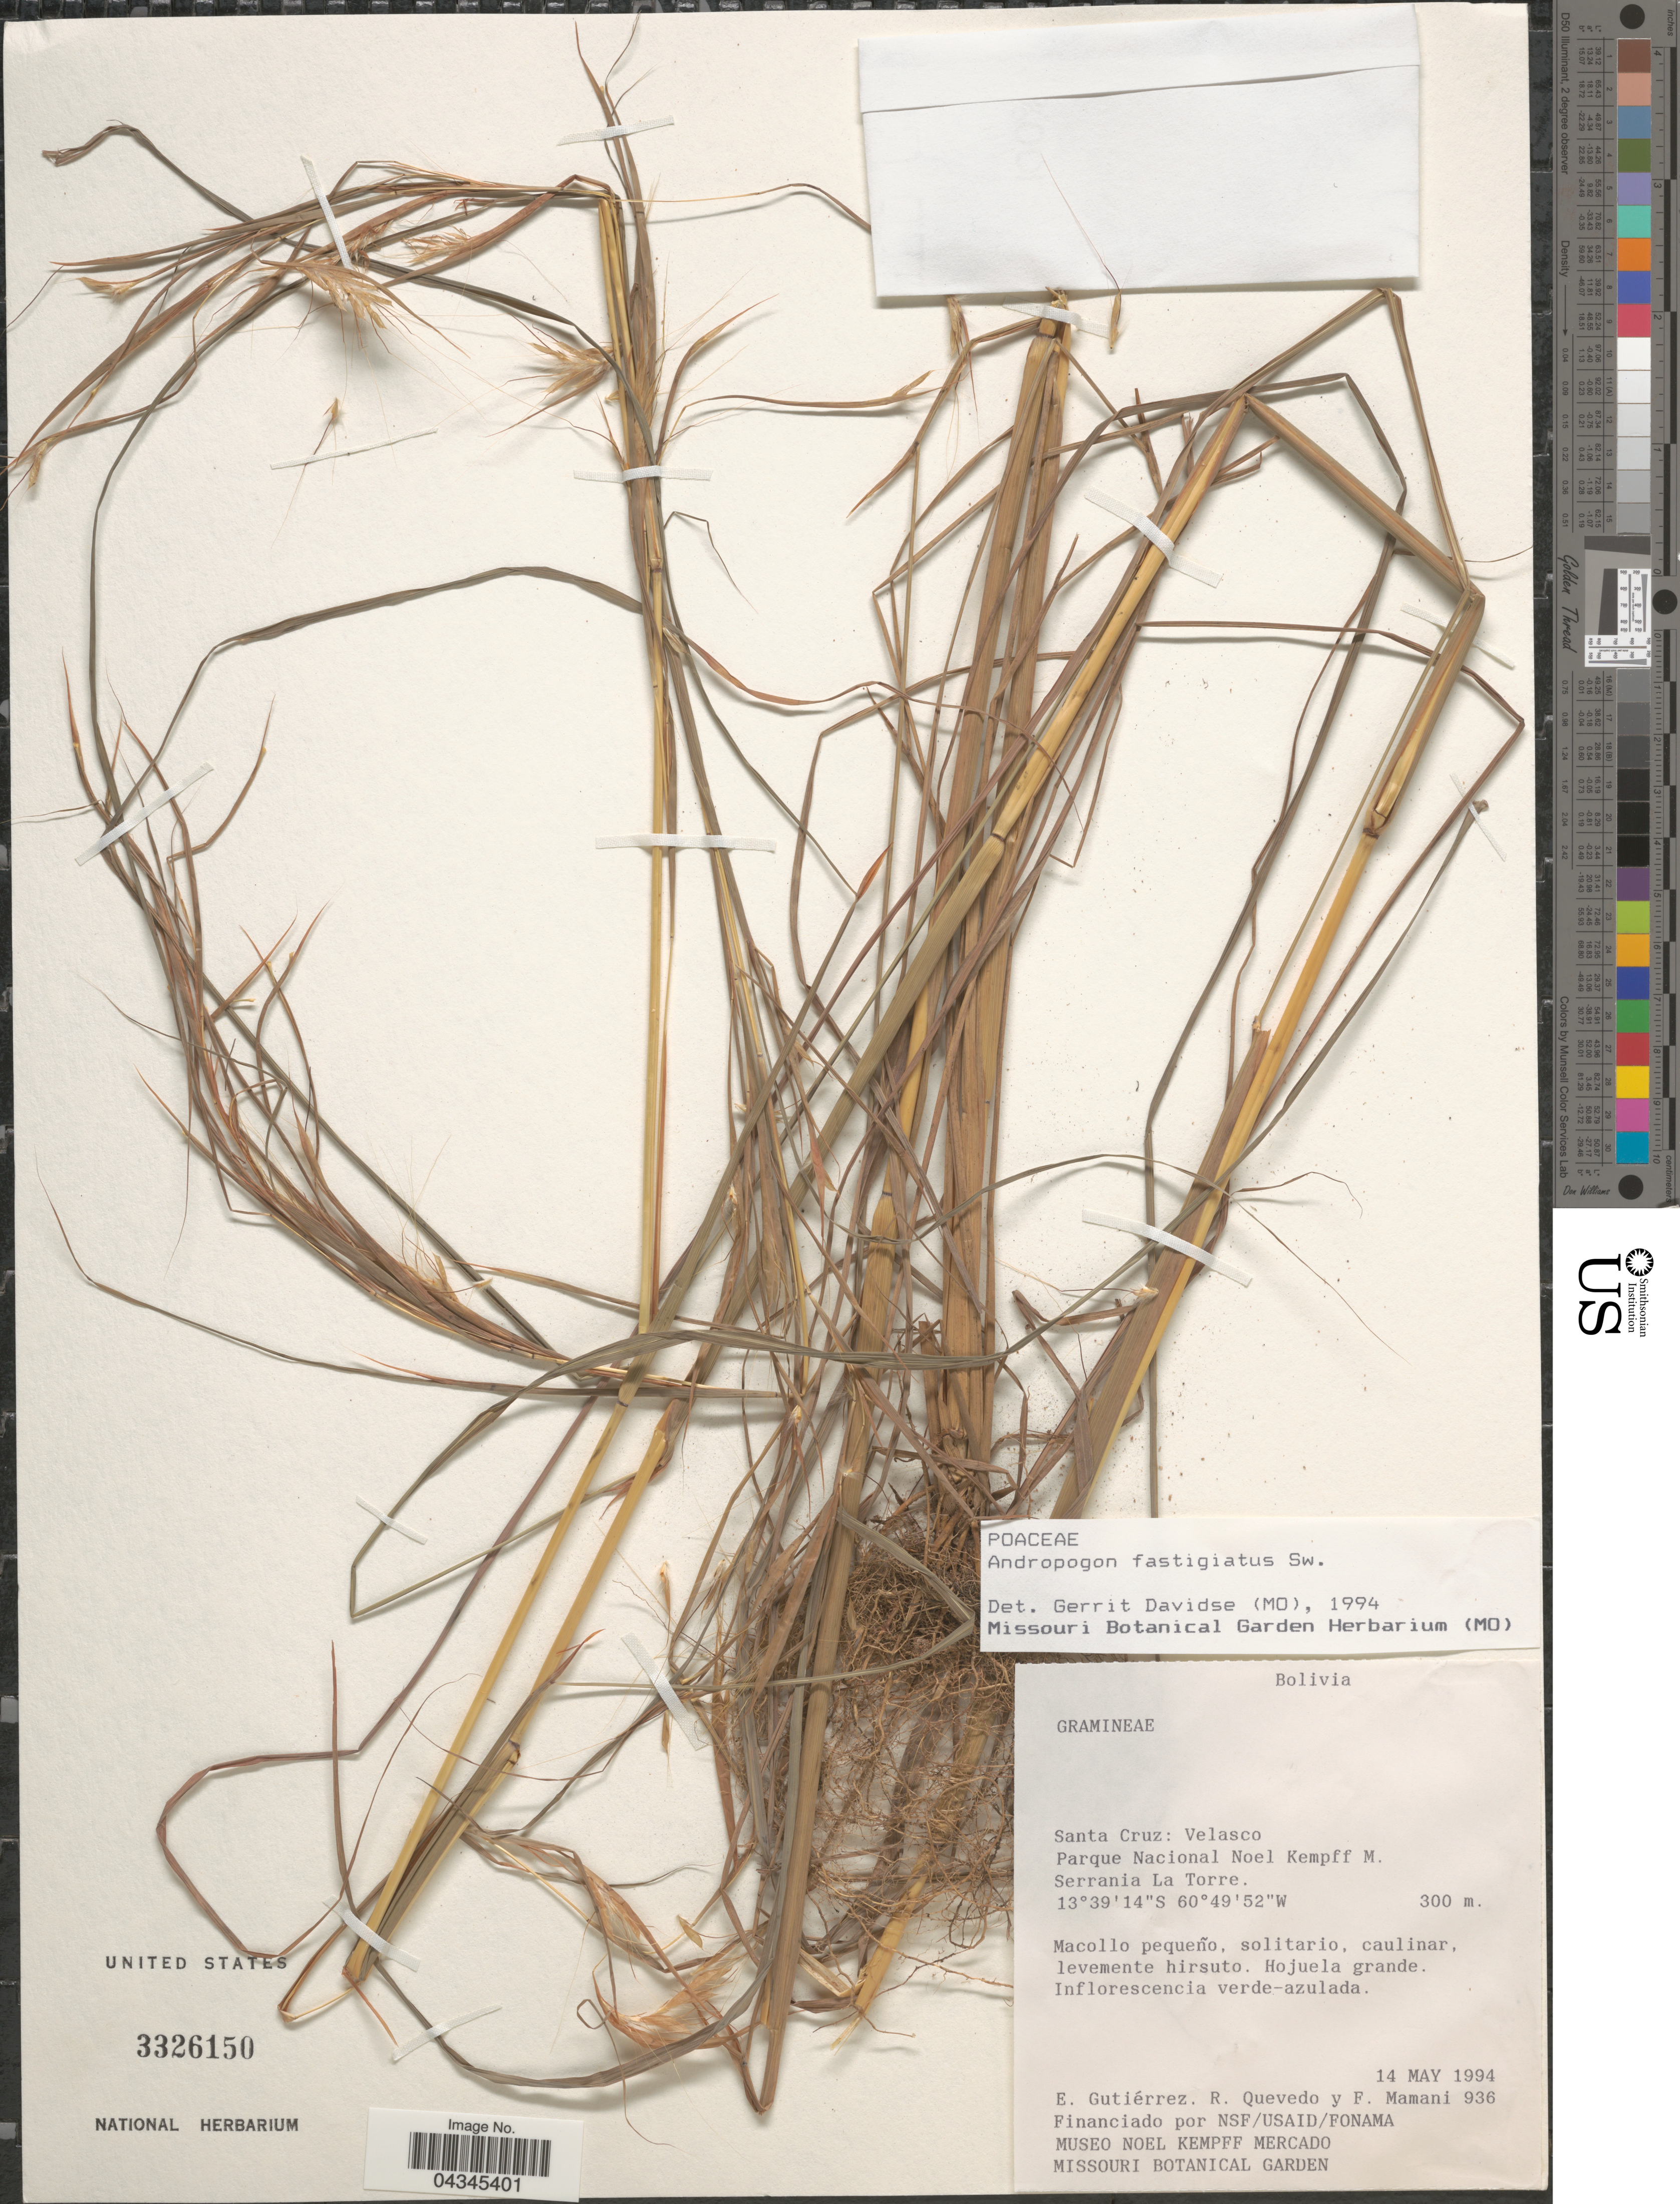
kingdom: Plantae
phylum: Tracheophyta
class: Liliopsida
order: Poales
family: Poaceae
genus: Andropogon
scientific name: Andropogon fastigiatus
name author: Sw.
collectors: E. Gutiérrez, R. Quevedo & F. Mamani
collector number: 936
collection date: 1994-05-14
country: Bolivia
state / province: Santa Cruz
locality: Velasco. Parque Nacional Noel Kempff M. Serrania La Torre.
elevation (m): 300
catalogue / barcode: US 3326150